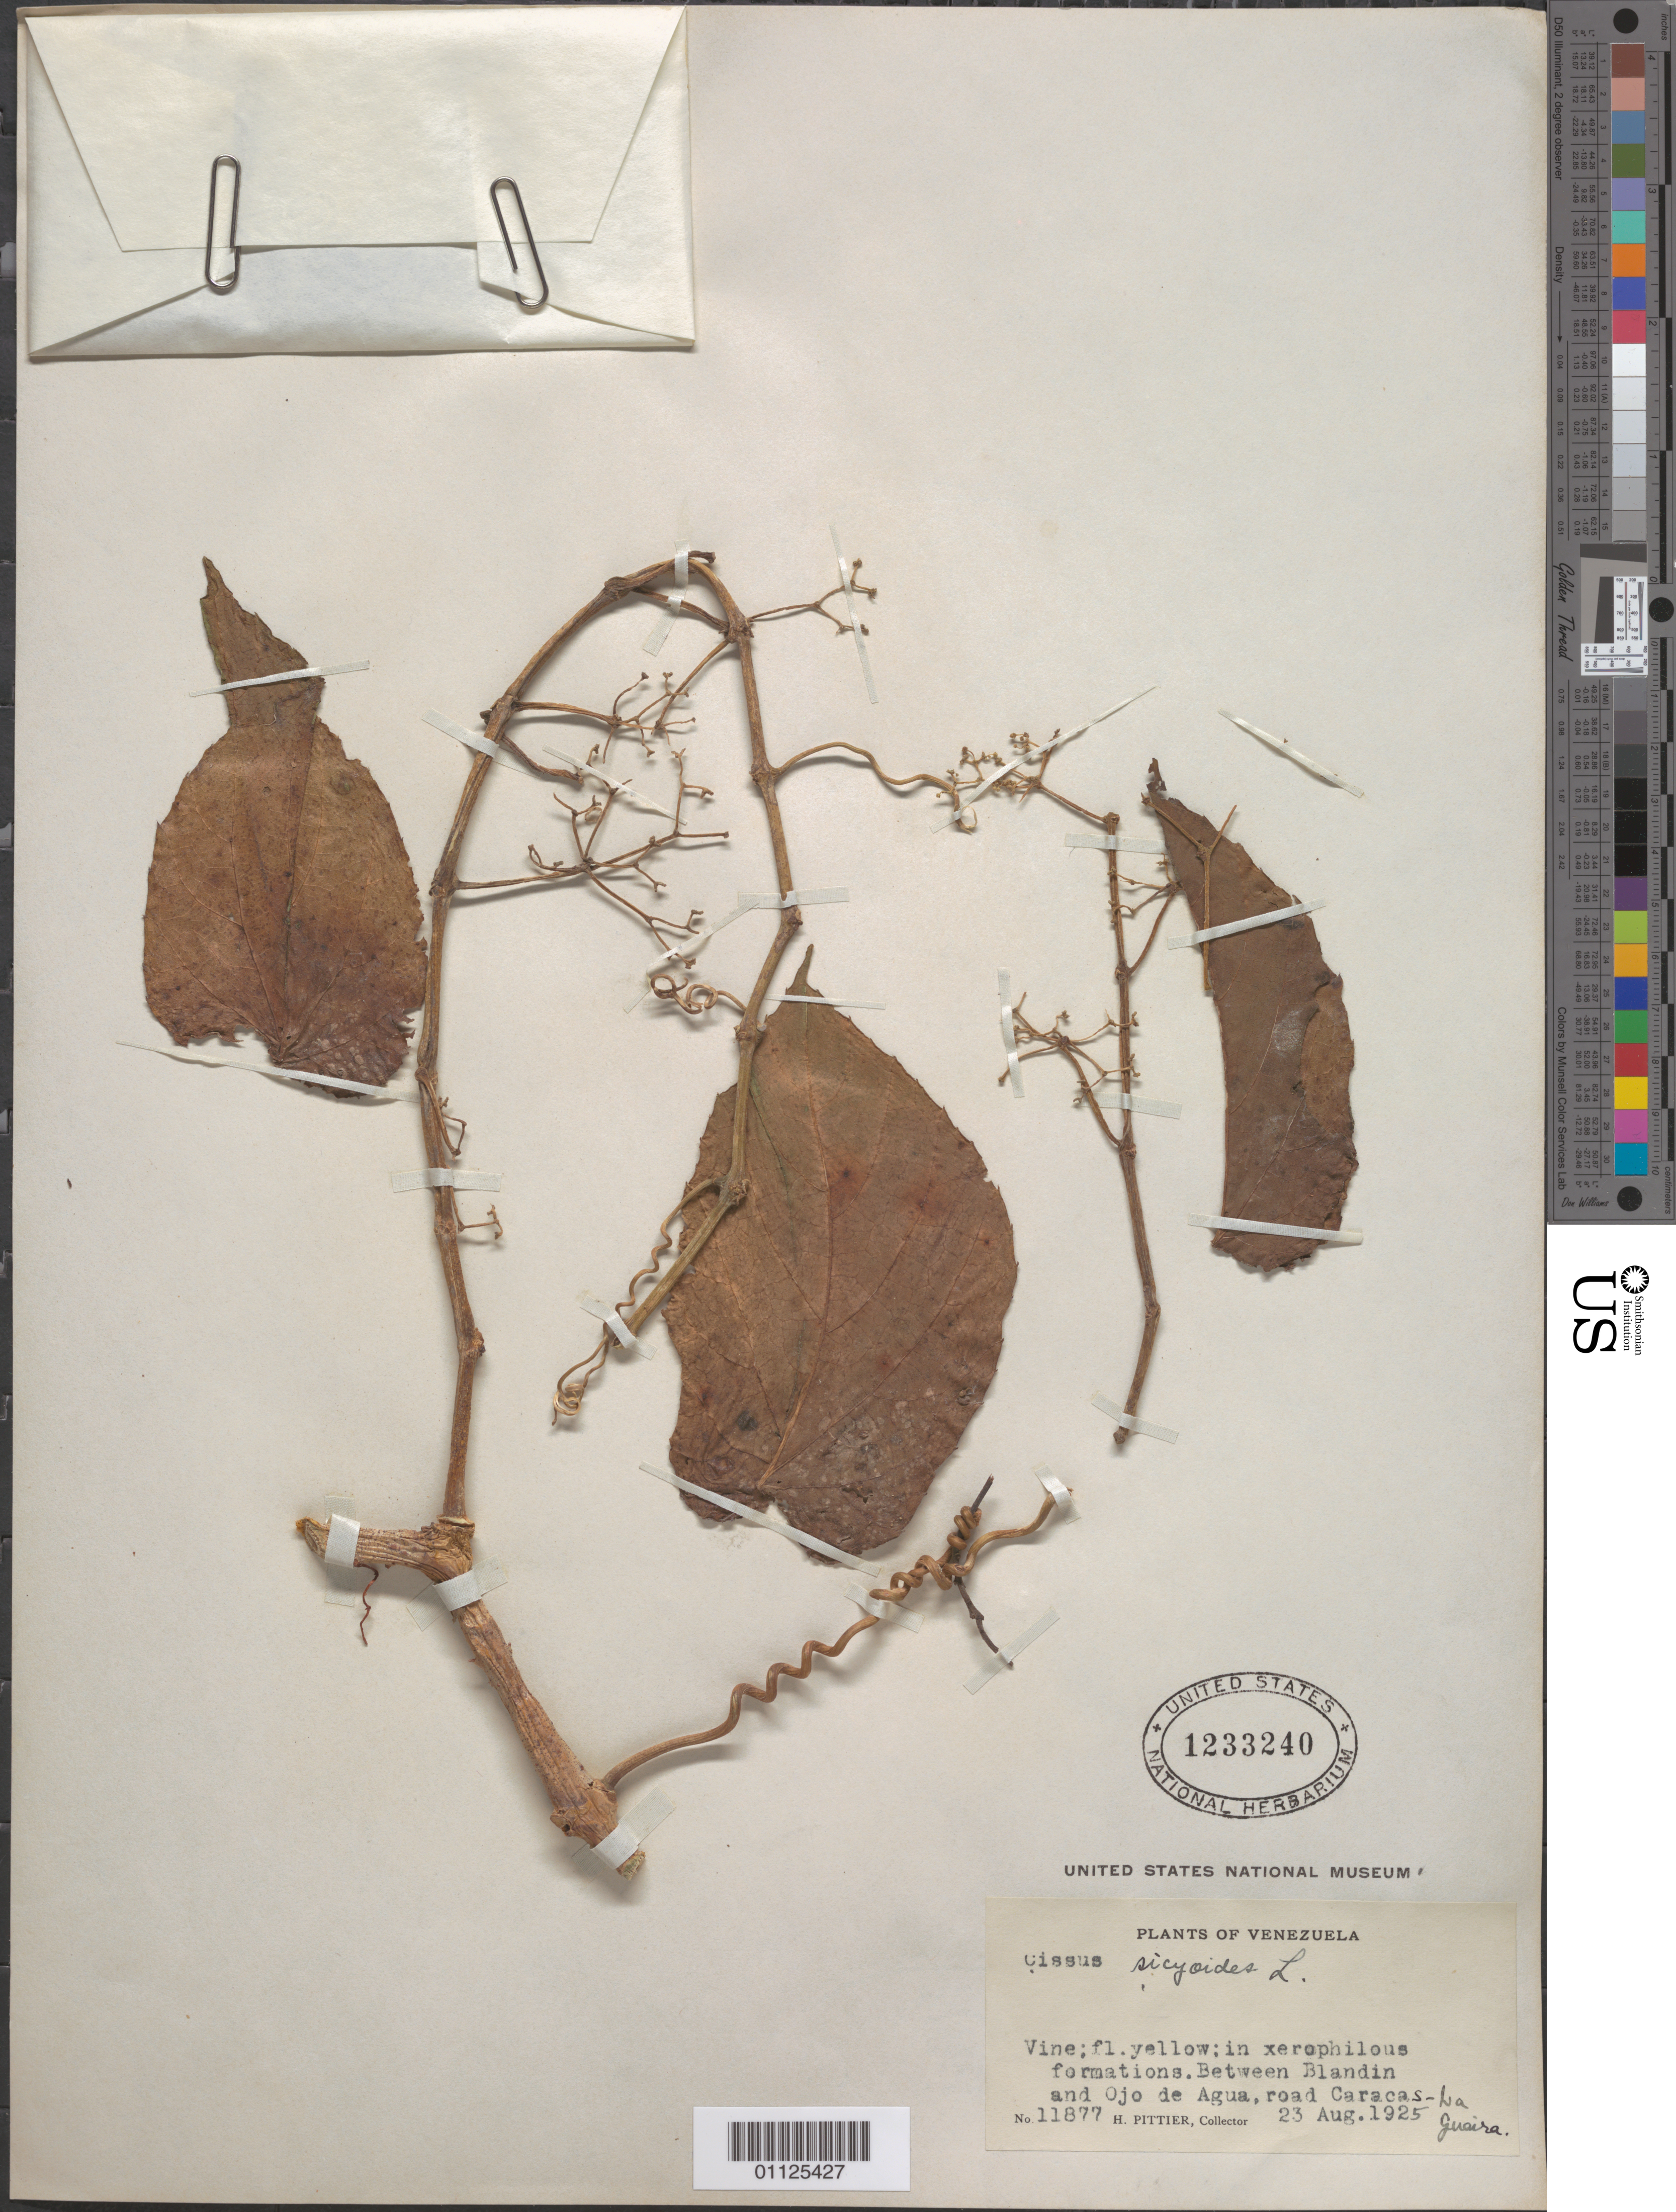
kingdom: Plantae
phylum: Tracheophyta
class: Magnoliopsida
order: Vitales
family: Vitaceae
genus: Cissus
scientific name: Cissus verticillata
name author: (L.) Nicolson & C.E. Jarvis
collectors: H. F. Pittier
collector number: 11877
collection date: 1925-08-23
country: Venezuela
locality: Between Blandin and Ojo de Agua, road Caracas-La Guaira.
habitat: Vine. In xerophilous formations.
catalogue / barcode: US 1233240